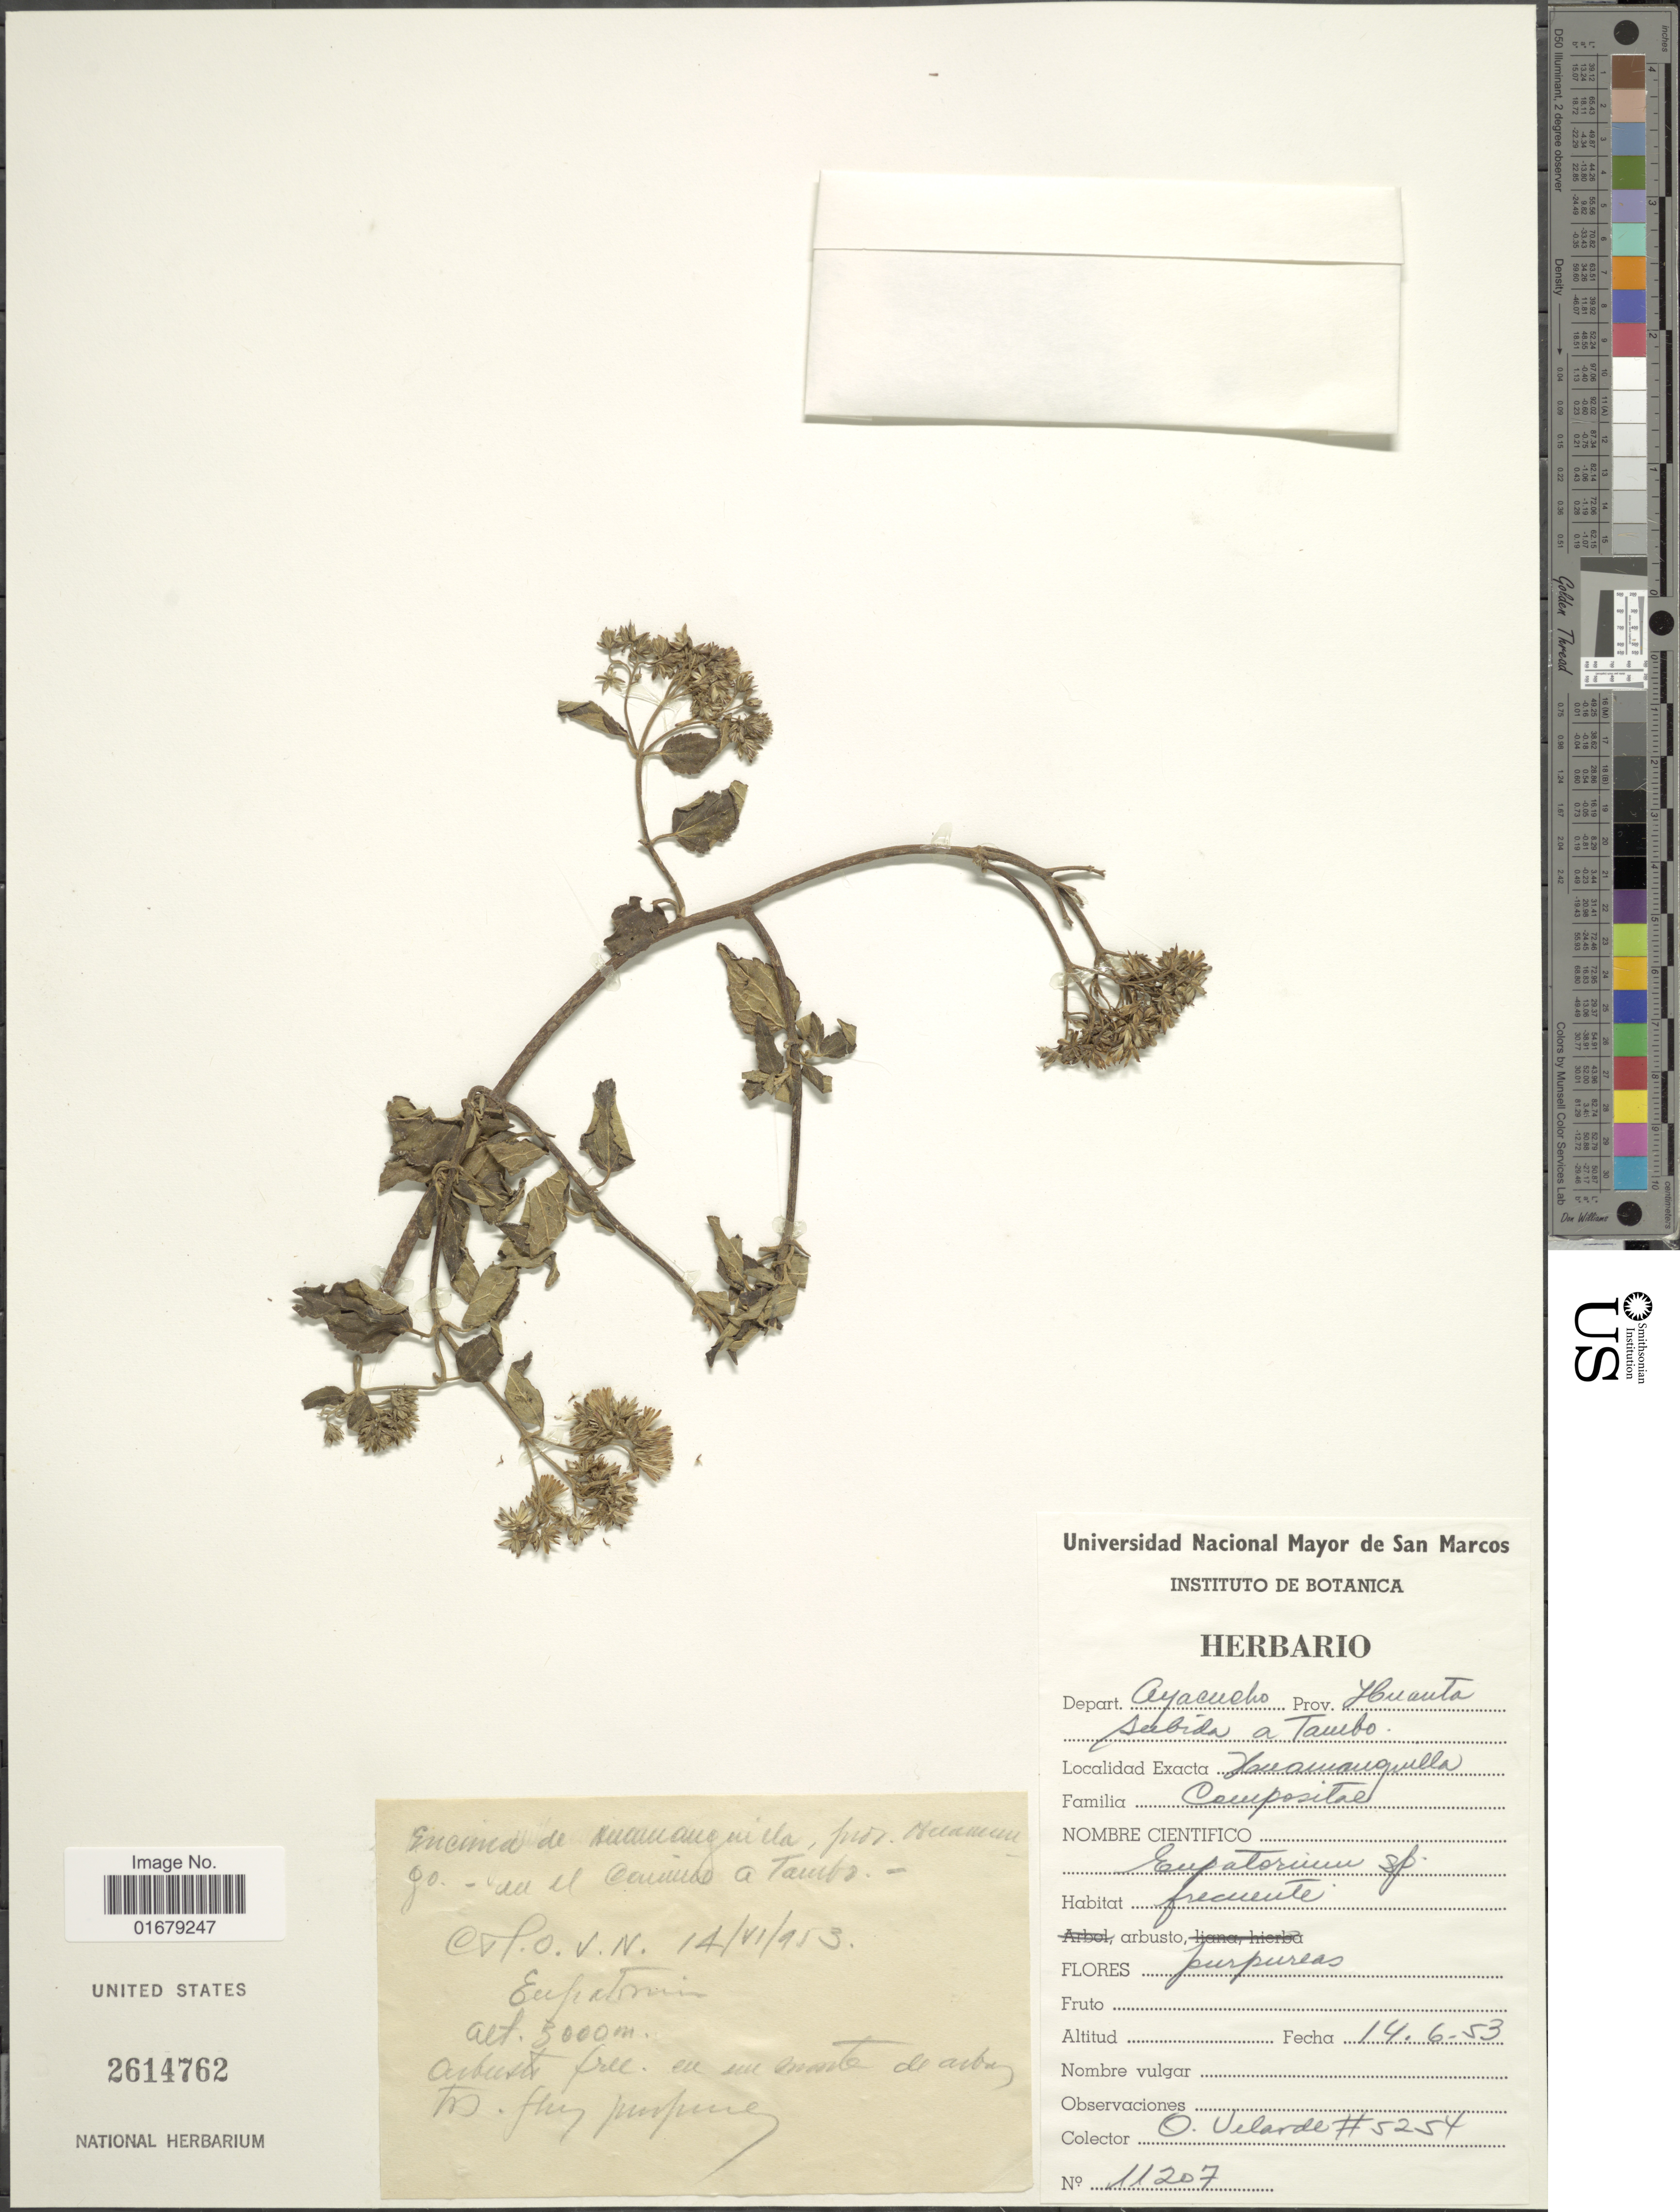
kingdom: Plantae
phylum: Tracheophyta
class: Magnoliopsida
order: Asterales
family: Asteraceae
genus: Kaunia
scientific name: Kaunia sp.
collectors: O. Velarde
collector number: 5254/11207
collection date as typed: Transcribed d/m/y: 14/6/53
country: Peru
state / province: Ayacucho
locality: Subida a Tambo, Huamanguilla, Prov. Huanta, Dept. Ayacucho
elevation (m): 3000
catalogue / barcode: US 2614762